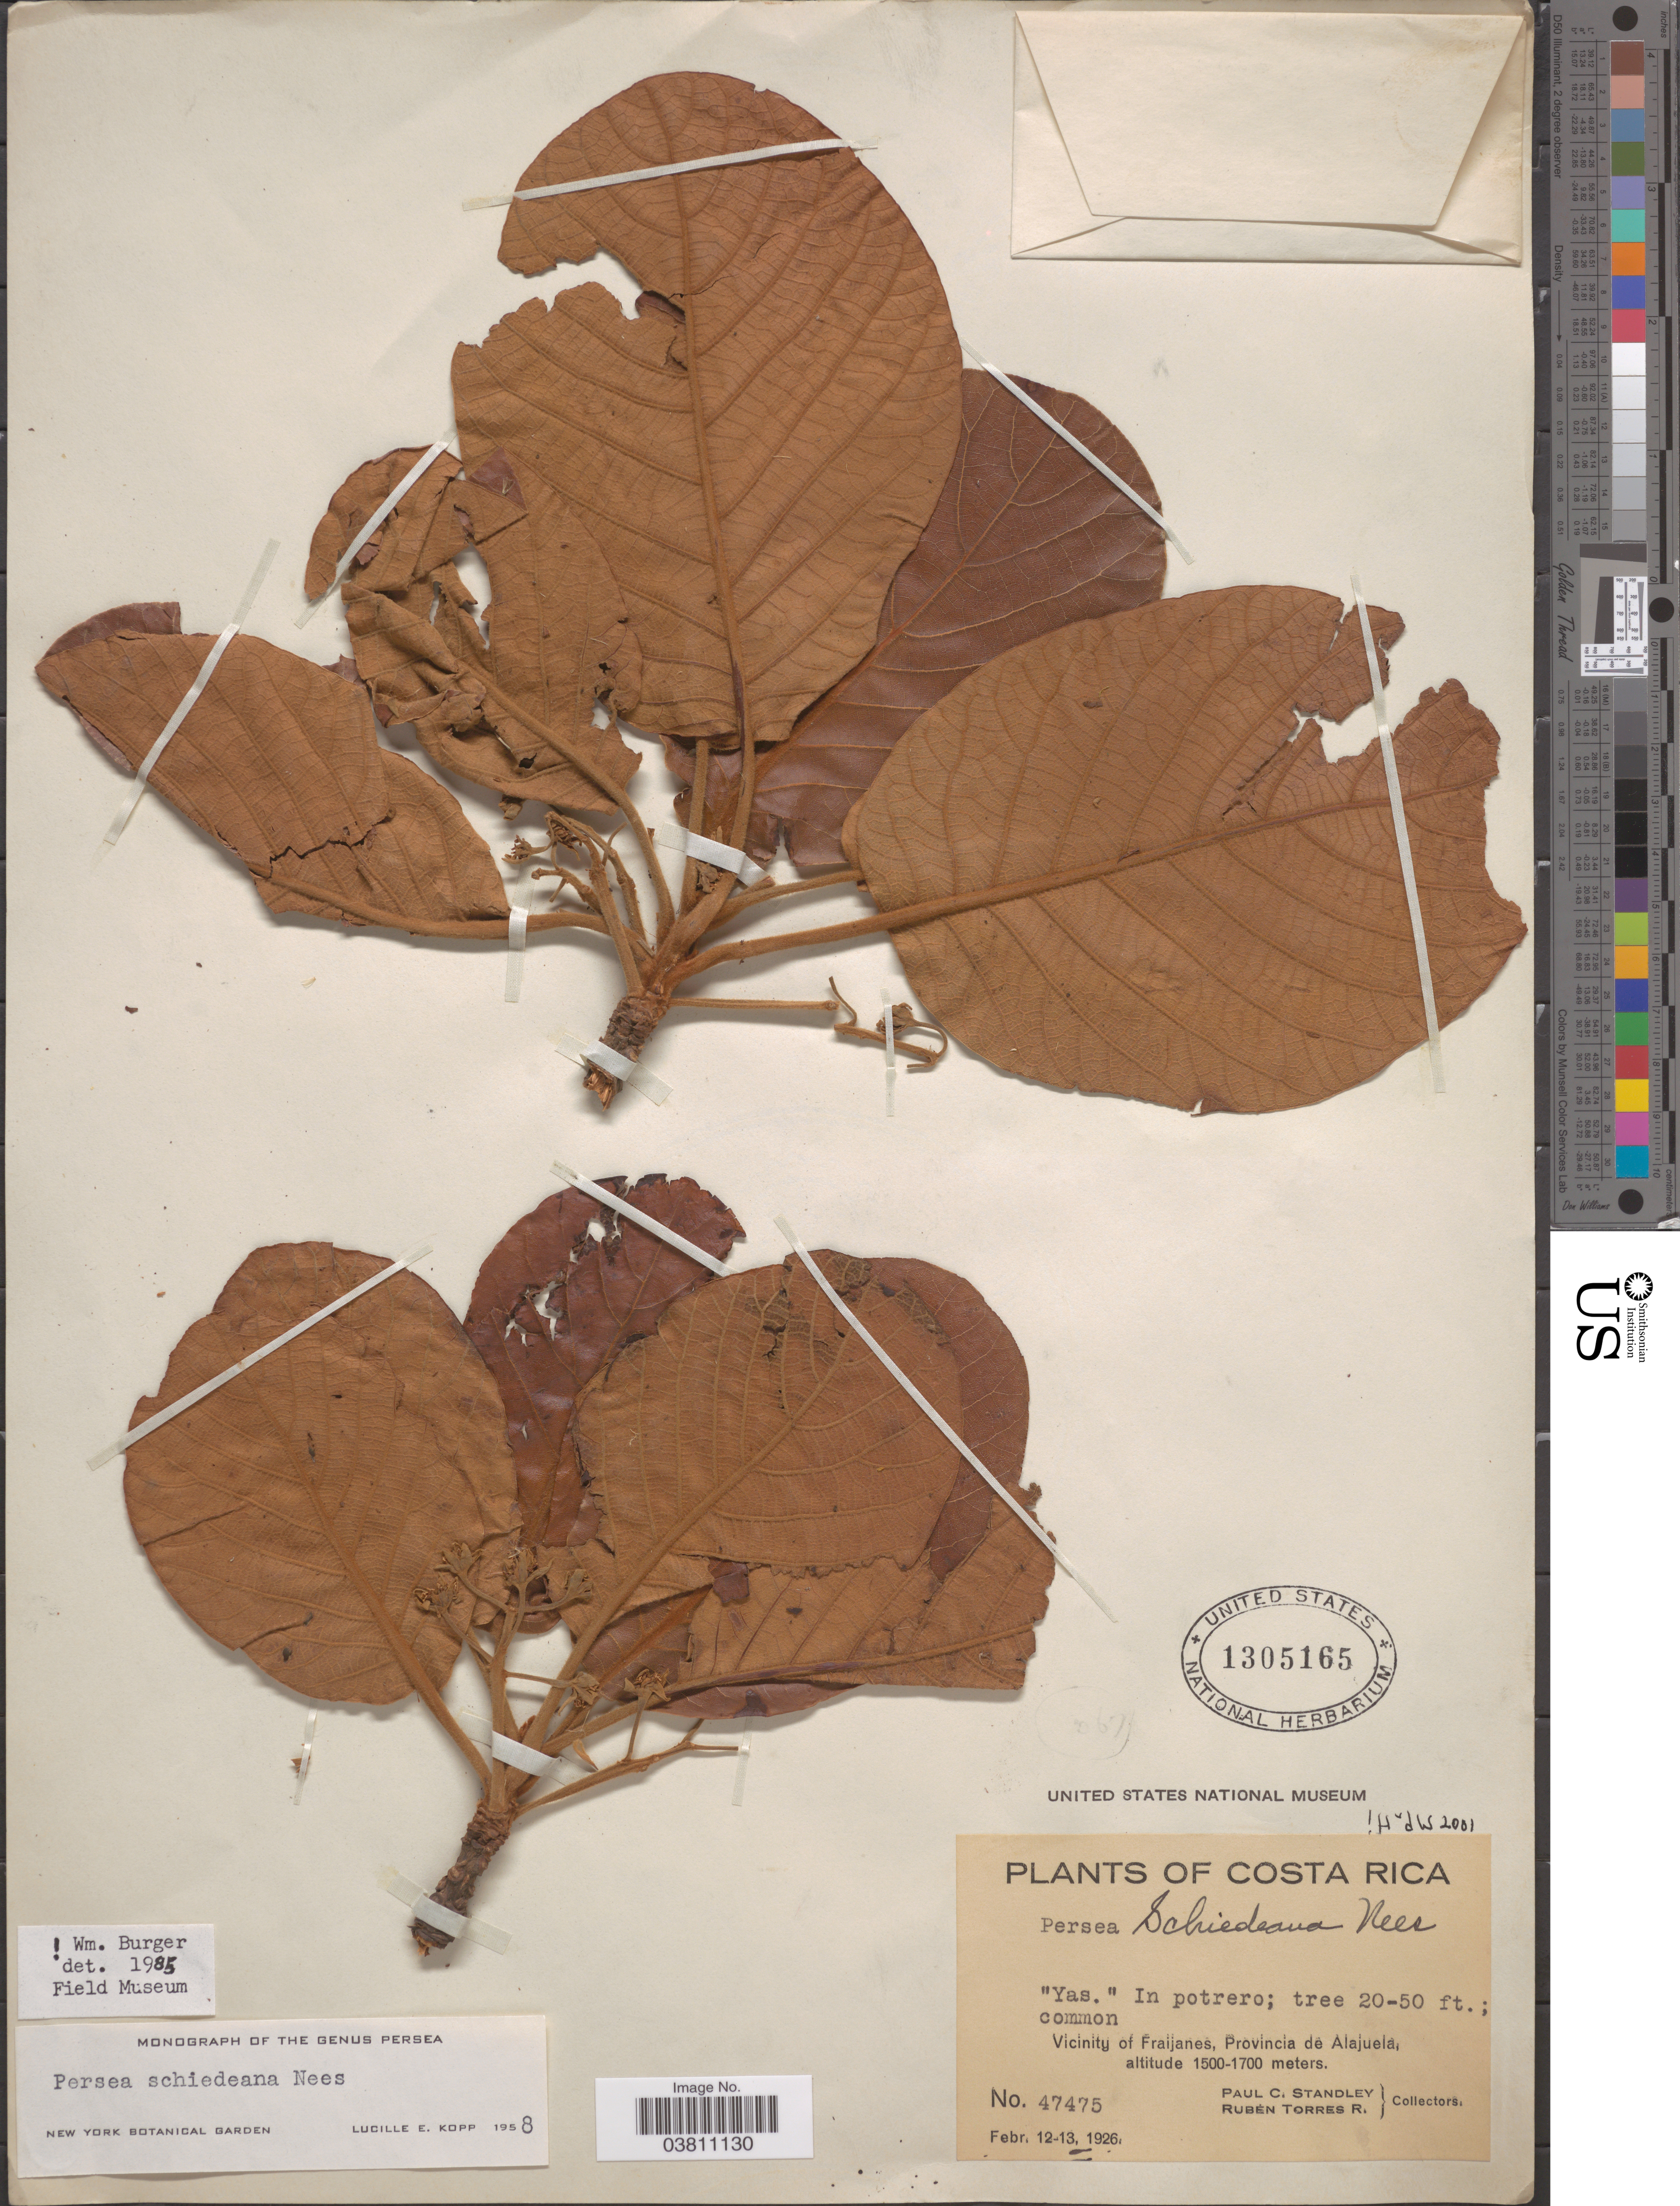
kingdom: Plantae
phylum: Tracheophyta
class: Magnoliopsida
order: Laurales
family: Lauraceae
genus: Persea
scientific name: Persea schiediana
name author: Nees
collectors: P. C. Standley & R. Torres Rojas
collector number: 47475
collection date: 1926-02-12/1926-02-13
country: Costa Rica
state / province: Alajuela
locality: Vicinity of Fraijanes.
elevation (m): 1500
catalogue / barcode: US 1305165